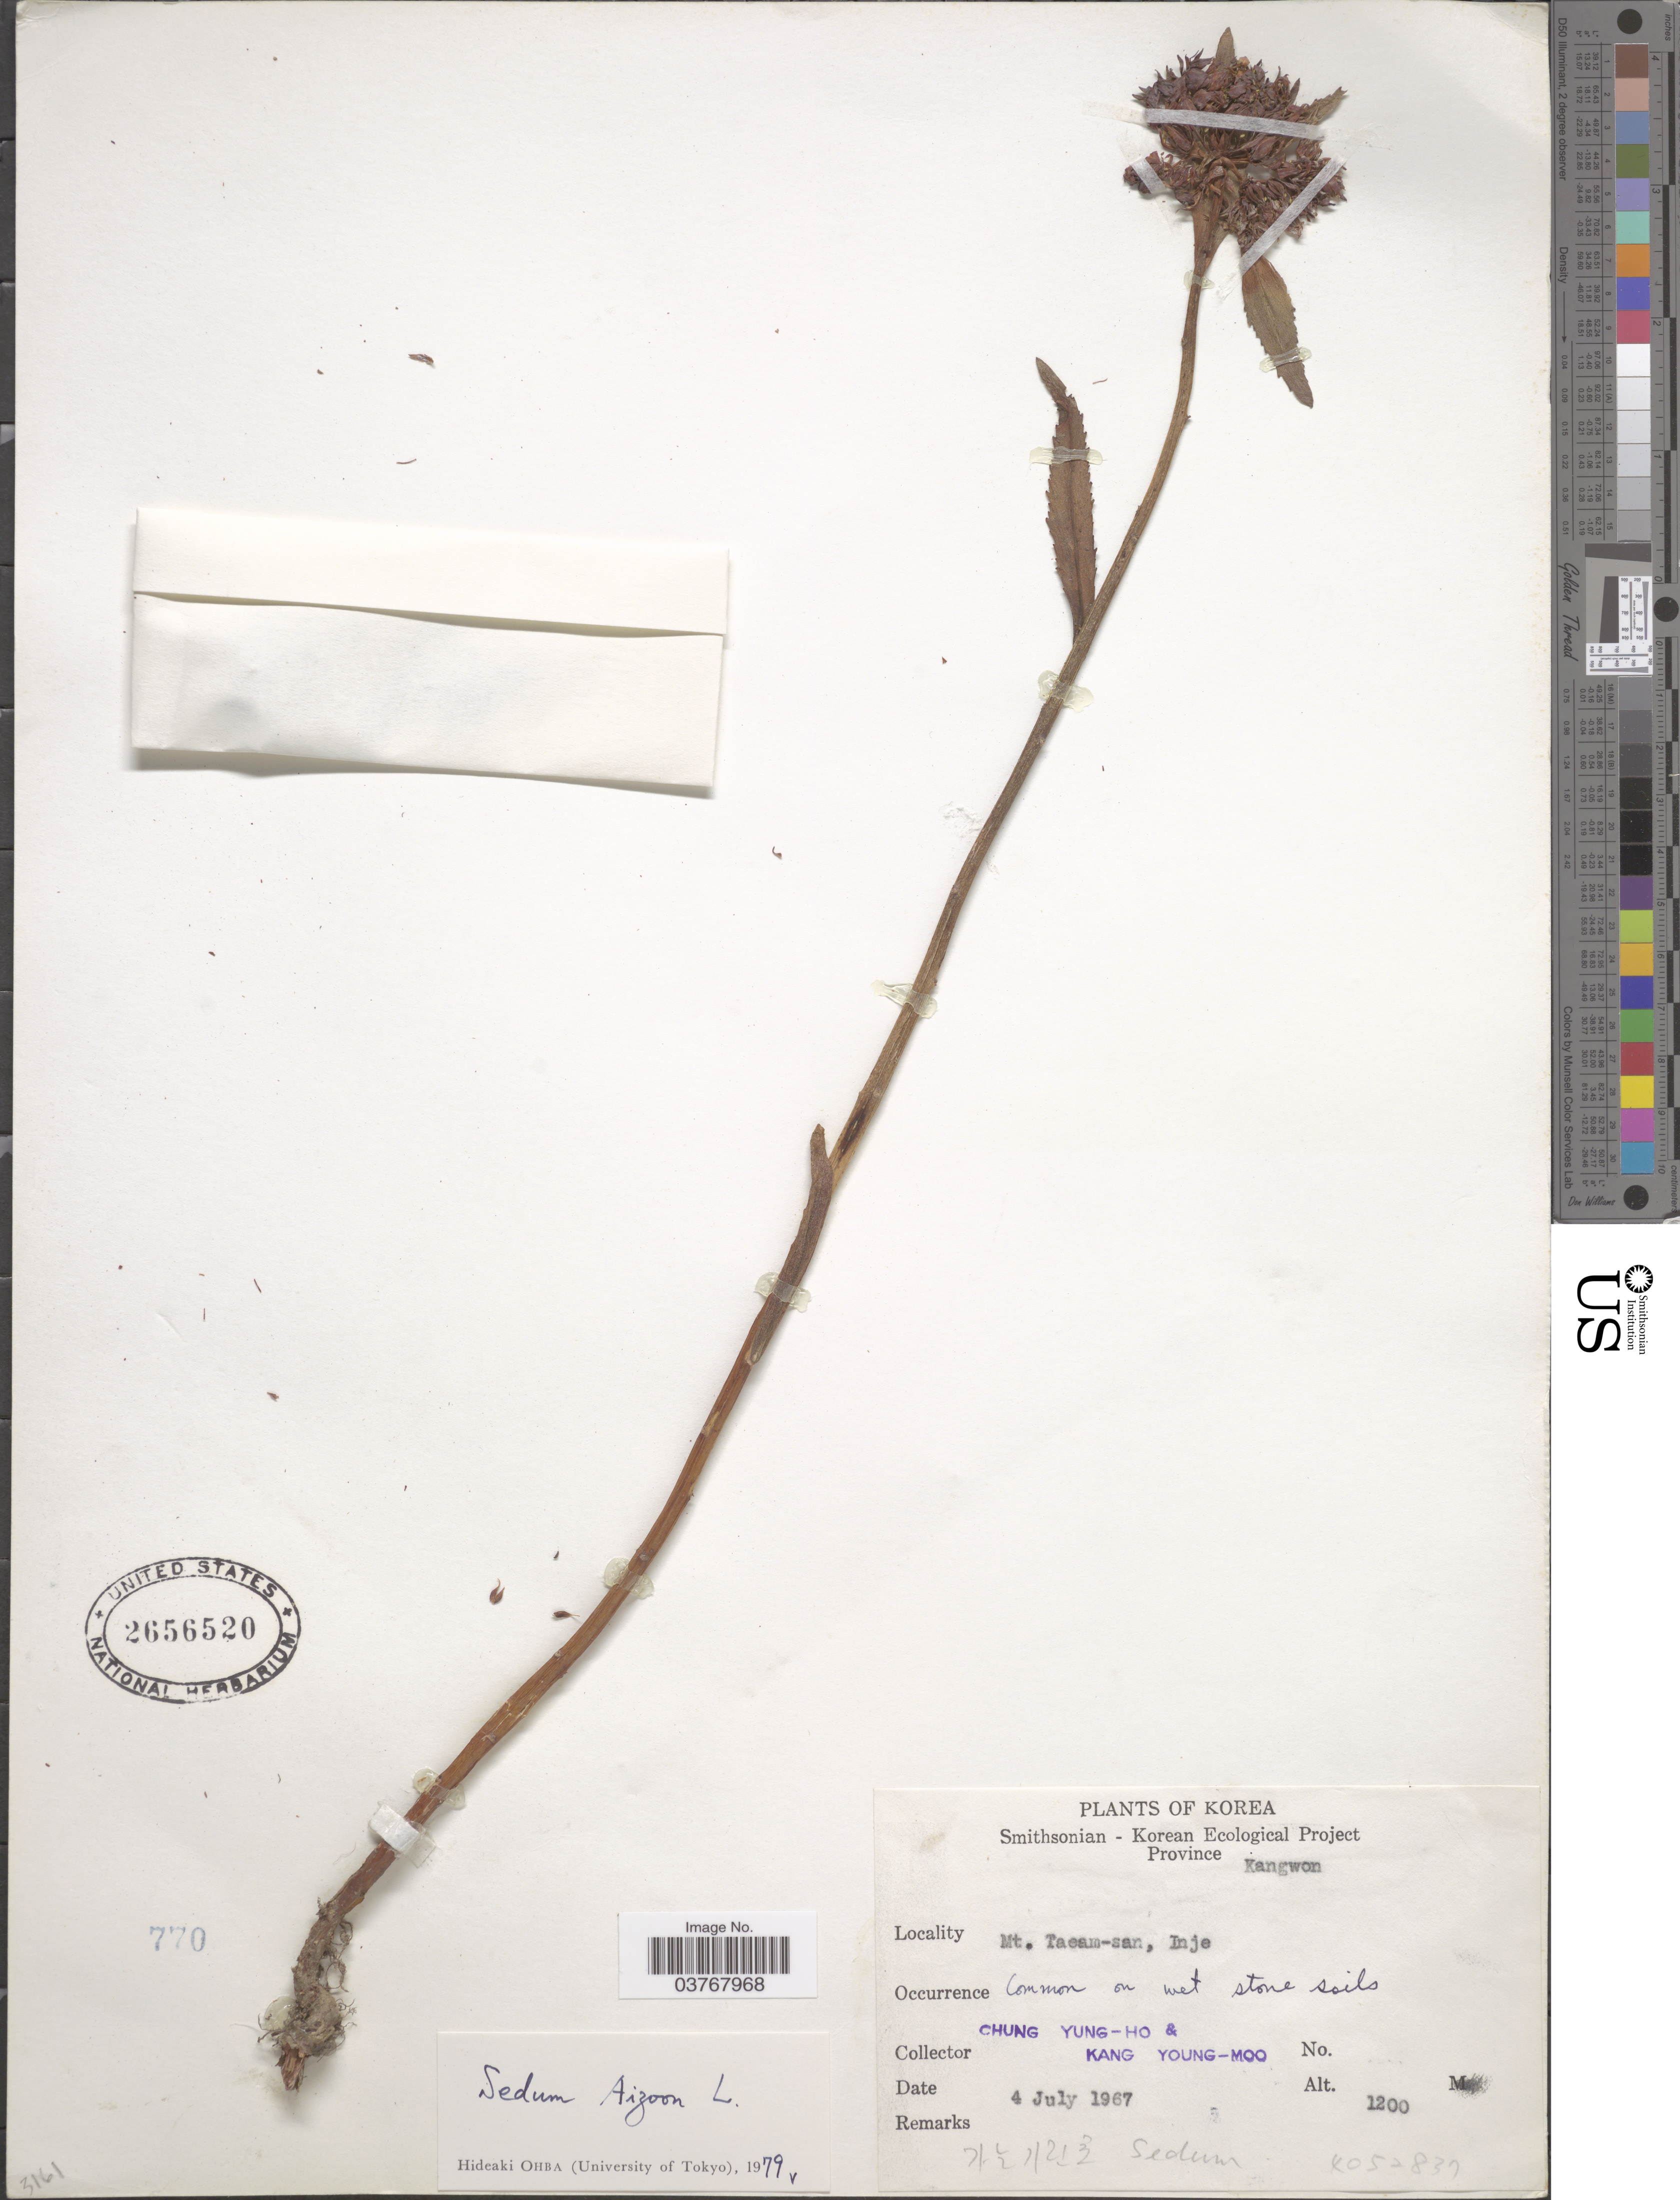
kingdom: Plantae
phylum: Tracheophyta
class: Magnoliopsida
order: Saxifragales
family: Crassulaceae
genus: Phedimus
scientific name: Phedimus aizoon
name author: (L.) 't Hart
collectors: C. Yung-Ho & K. Young-Moo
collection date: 1967-07-04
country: South Korea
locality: Mt. Taeam-san, Inje.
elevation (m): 1200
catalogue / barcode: US 2656520